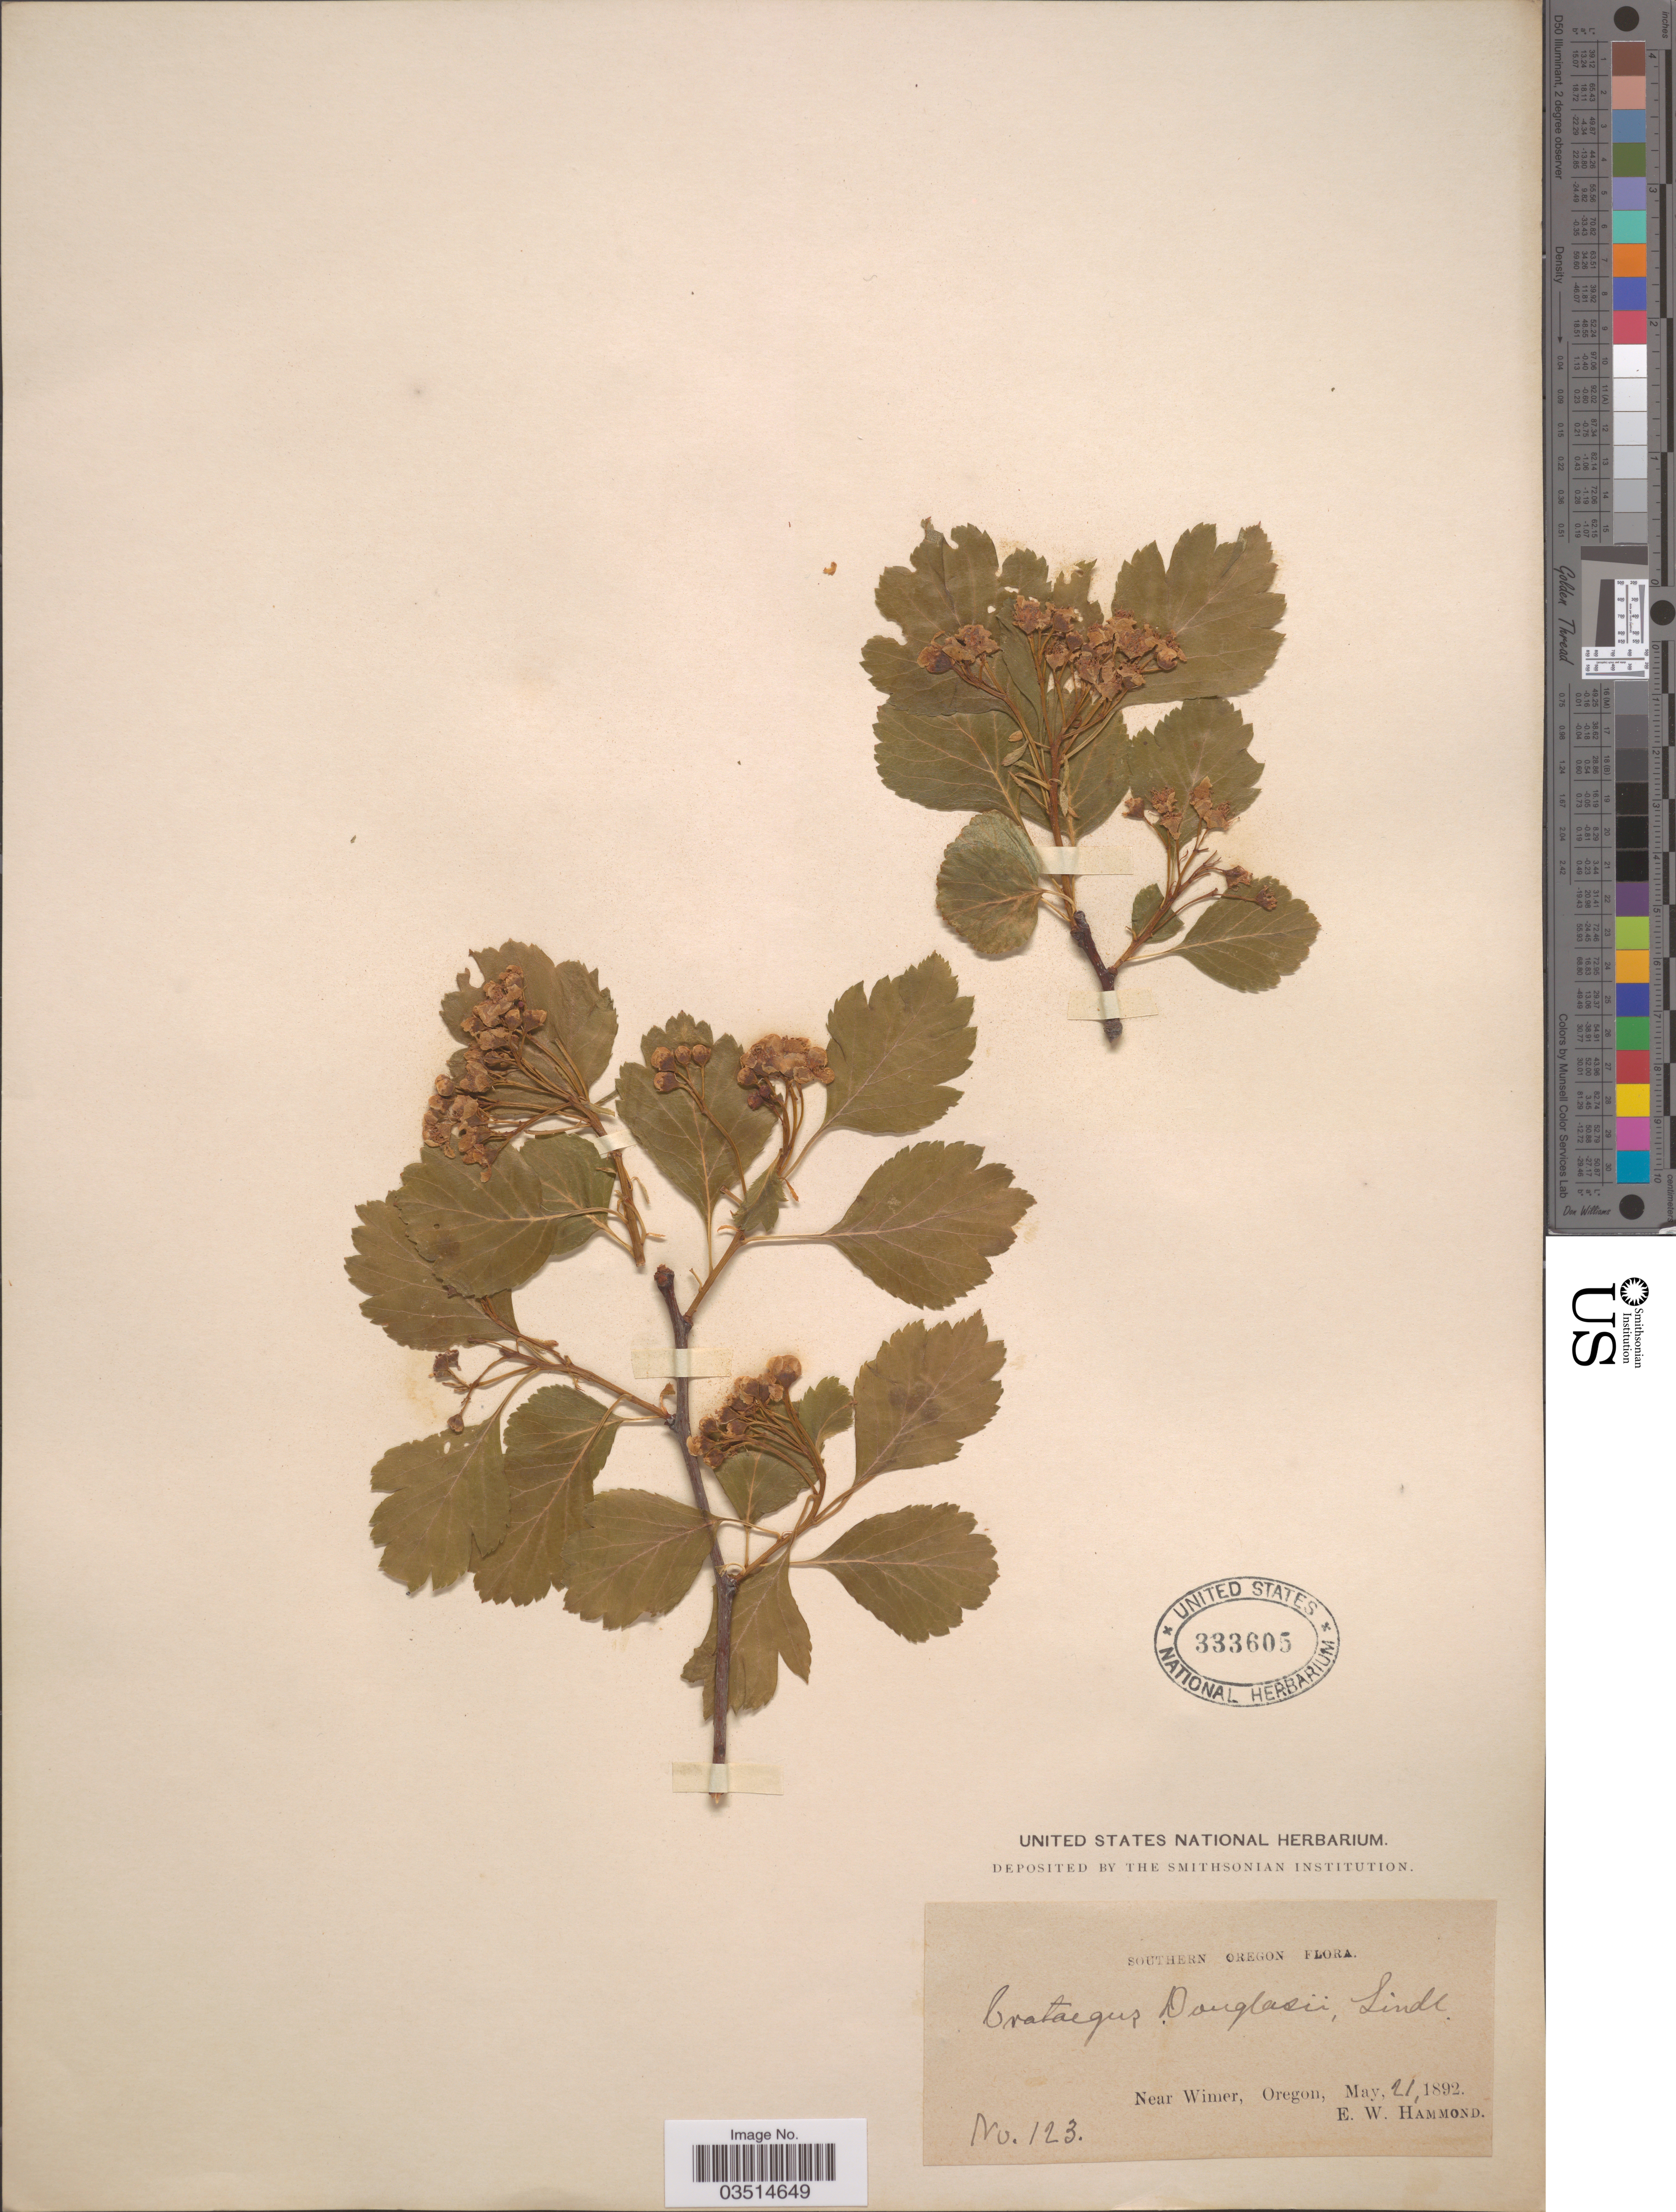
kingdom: Plantae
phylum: Tracheophyta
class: Magnoliopsida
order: Rosales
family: Rosaceae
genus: Crataegus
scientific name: Crataegus douglasii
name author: Lindl.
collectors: E. Hammond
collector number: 123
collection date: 1892-05-21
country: United States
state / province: Oregon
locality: Southern Oregon. Near Wimer.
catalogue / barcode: US 333605